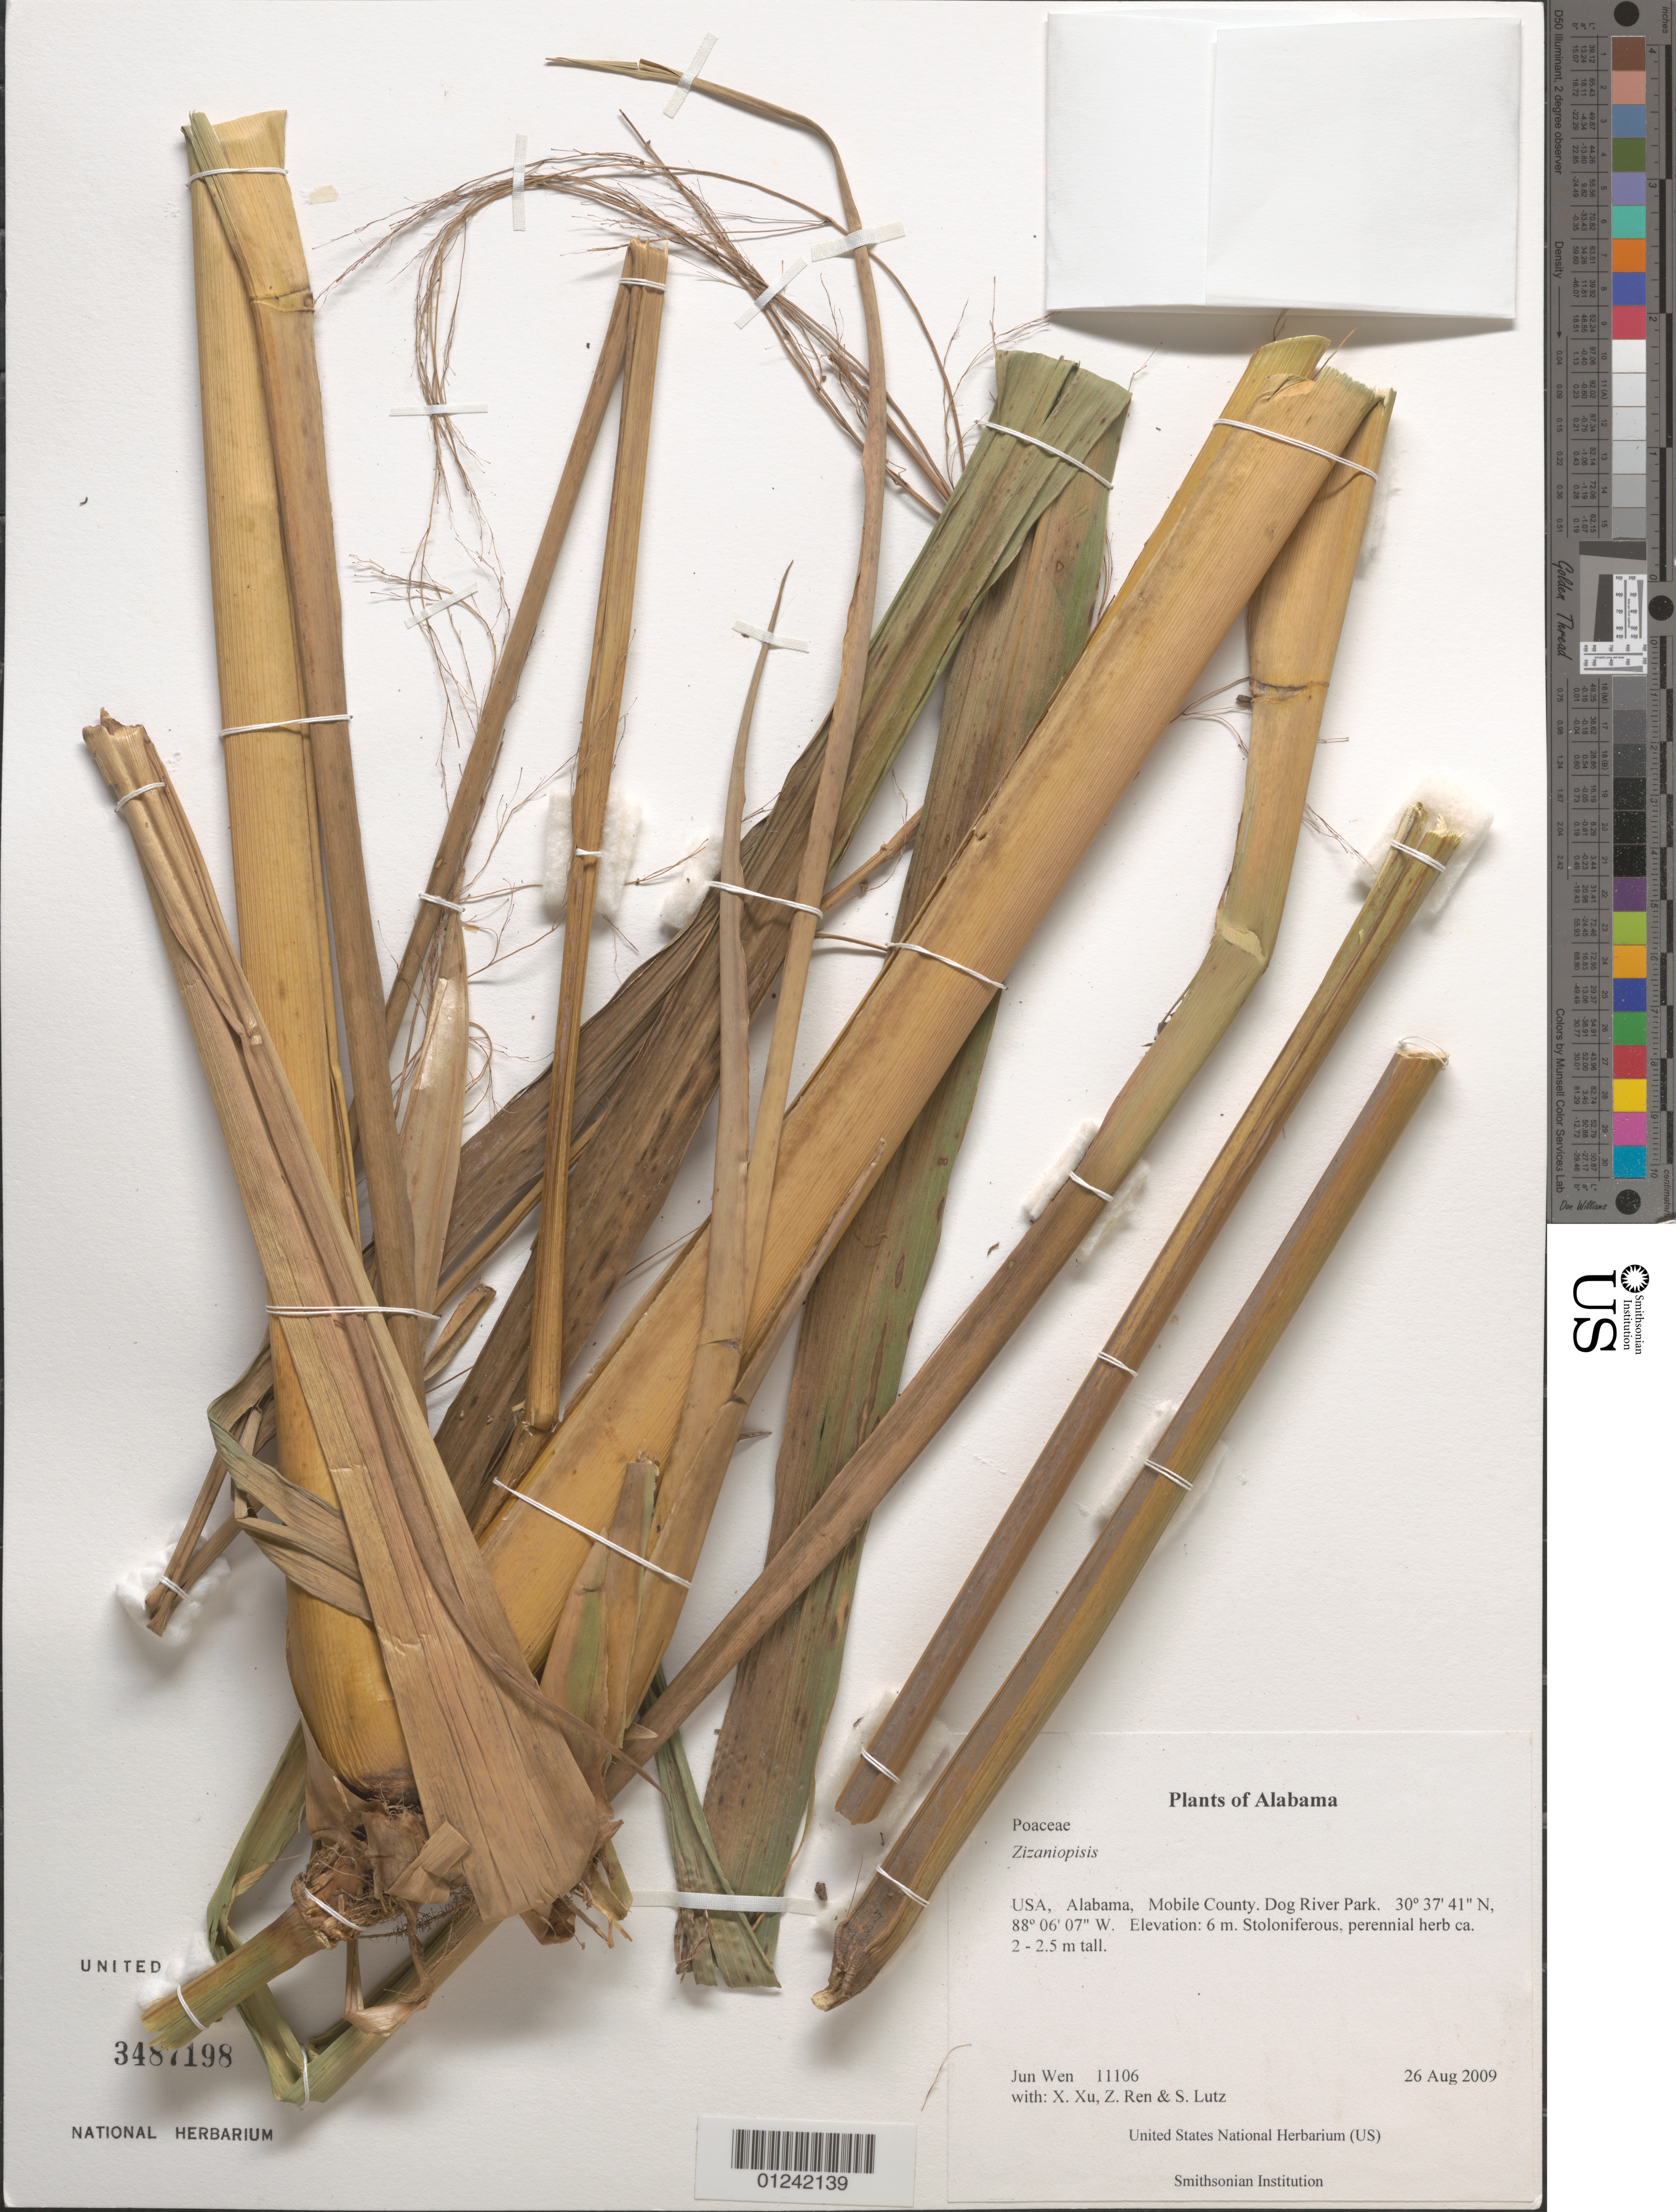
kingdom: Plantae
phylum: Tracheophyta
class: Liliopsida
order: Poales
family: Poaceae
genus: Zizaniopsis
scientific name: Zizaniopsis sp.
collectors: J. Wen, X. Xu, Z. Ren & S. Lutz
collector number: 11106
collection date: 2009-08-26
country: United States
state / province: Alabama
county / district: Mobile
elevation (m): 6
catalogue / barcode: US 3487198